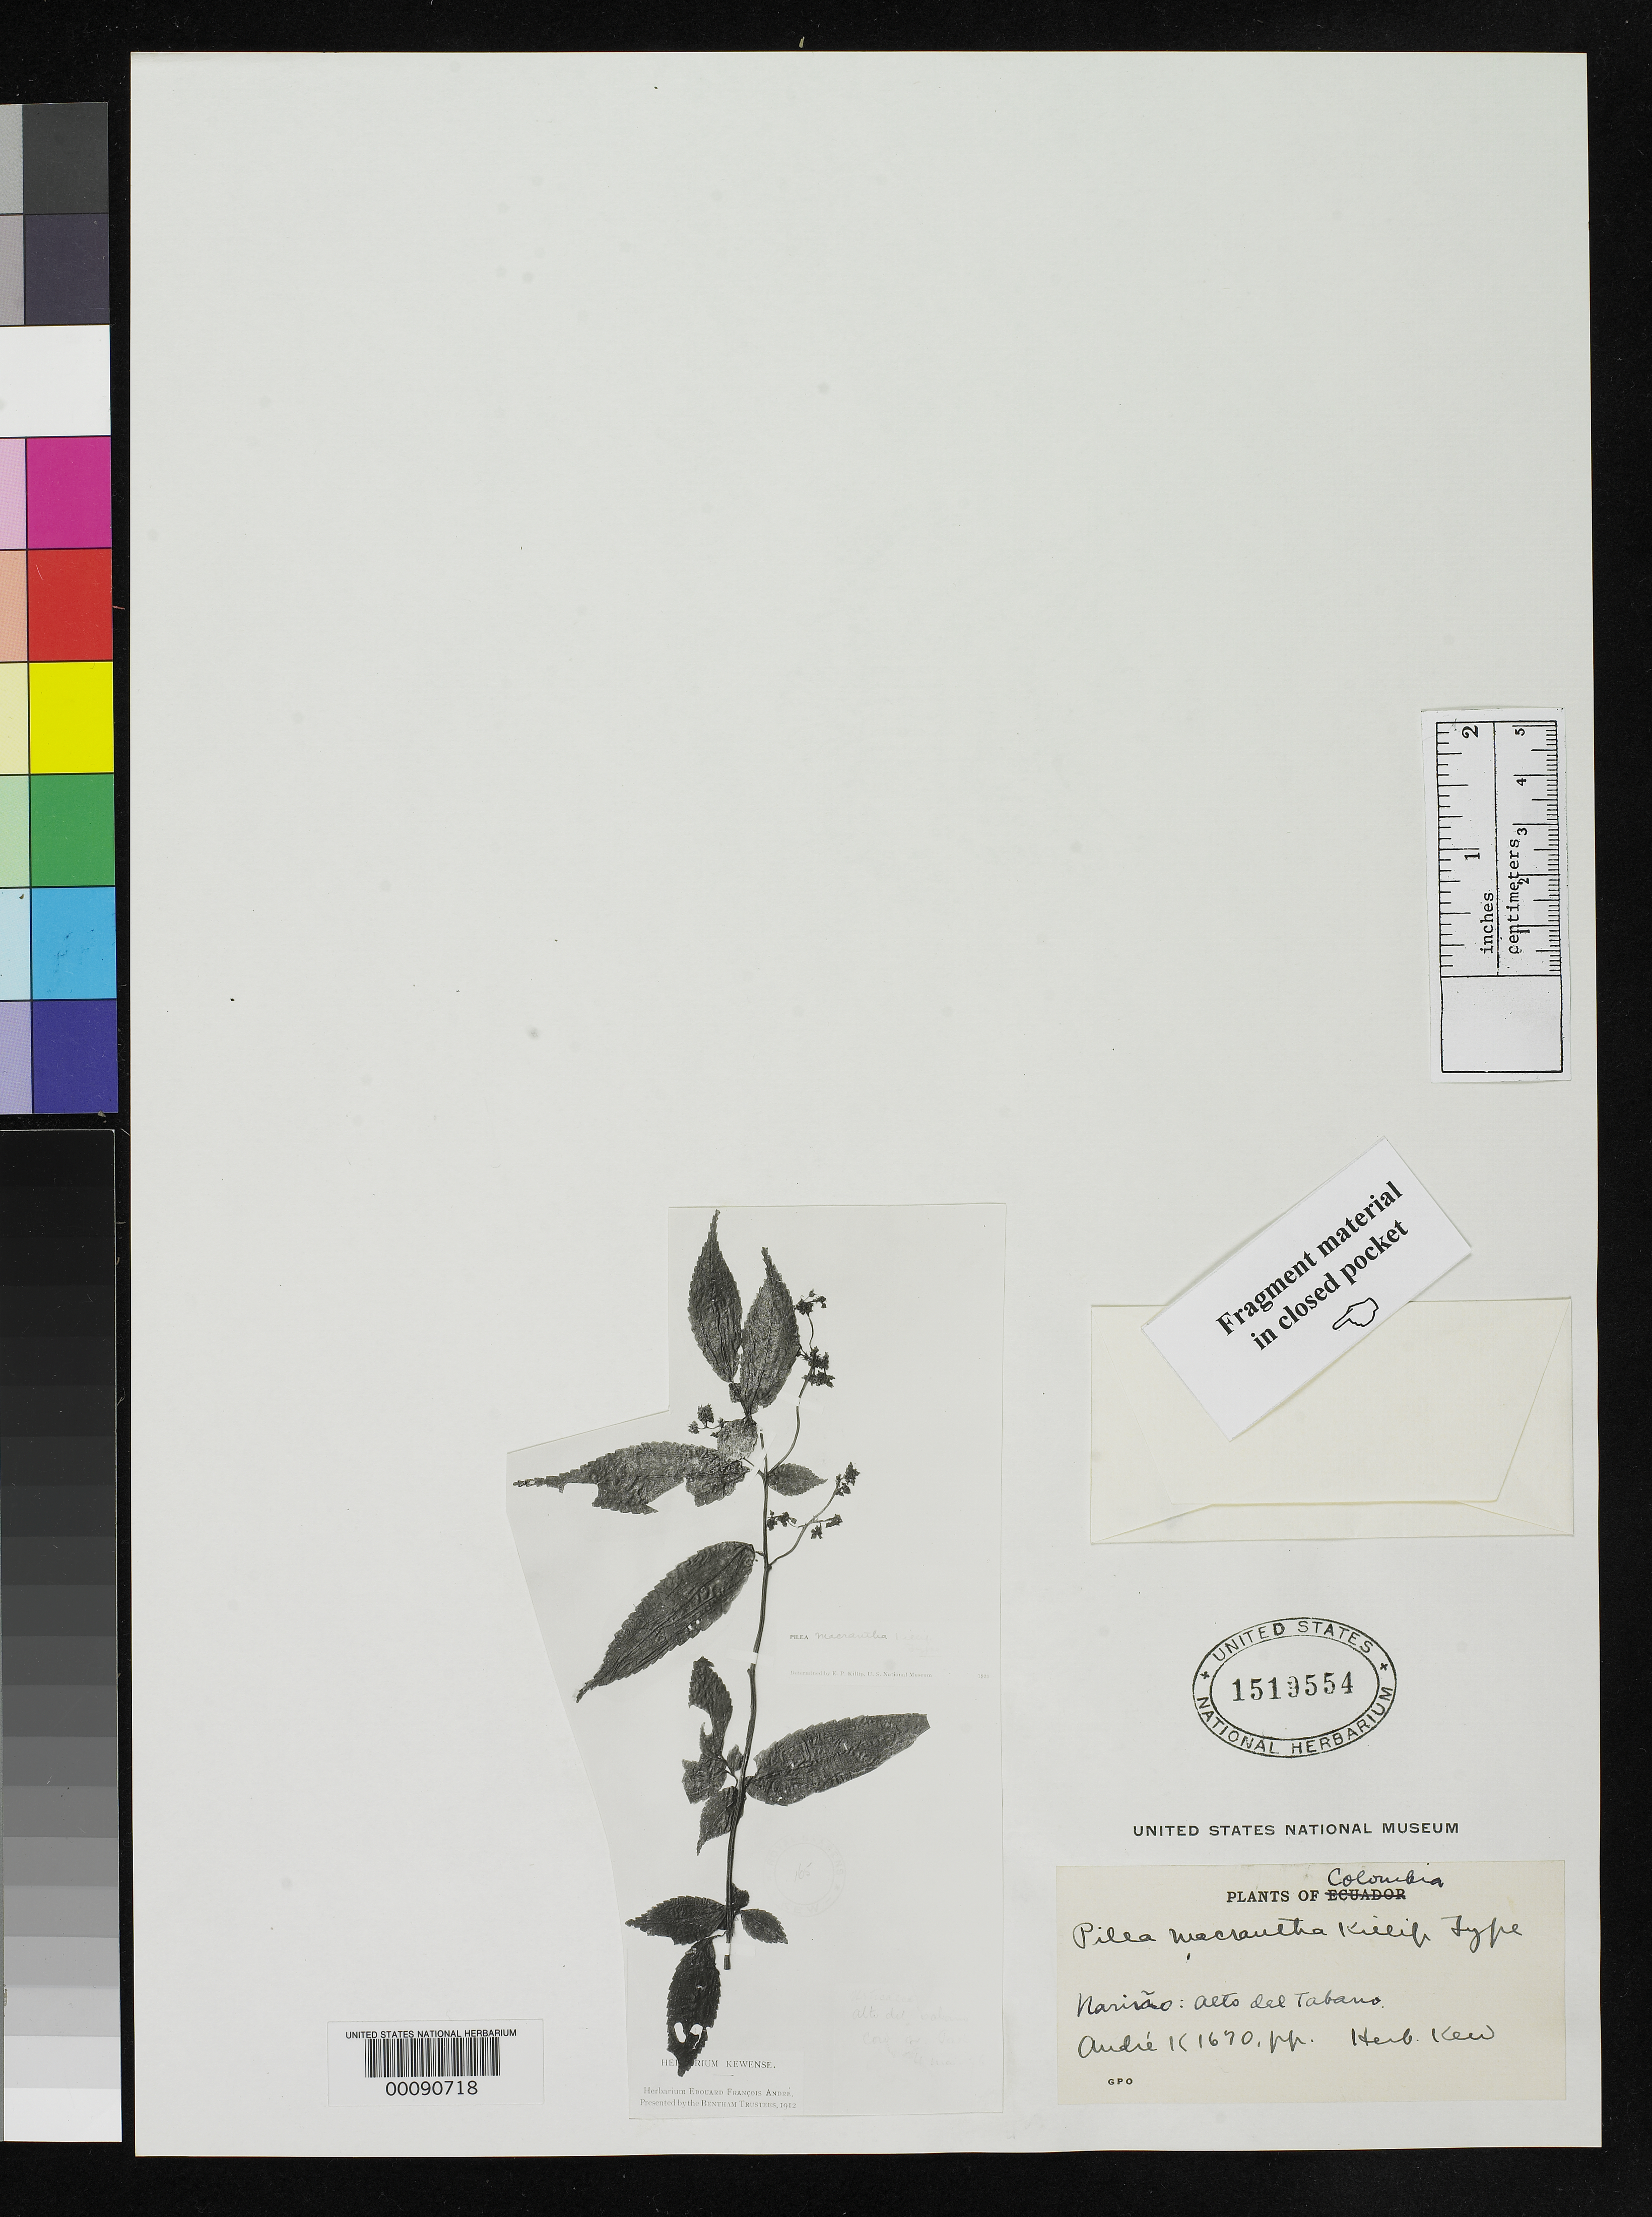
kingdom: Plantae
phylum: Tracheophyta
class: Magnoliopsida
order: Rosales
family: Urticaceae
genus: Pilea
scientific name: Pilea macrantha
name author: Killip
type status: Type Fragment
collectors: É. F. André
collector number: K 1670 p.p.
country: Colombia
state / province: Nariño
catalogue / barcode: US 1519554